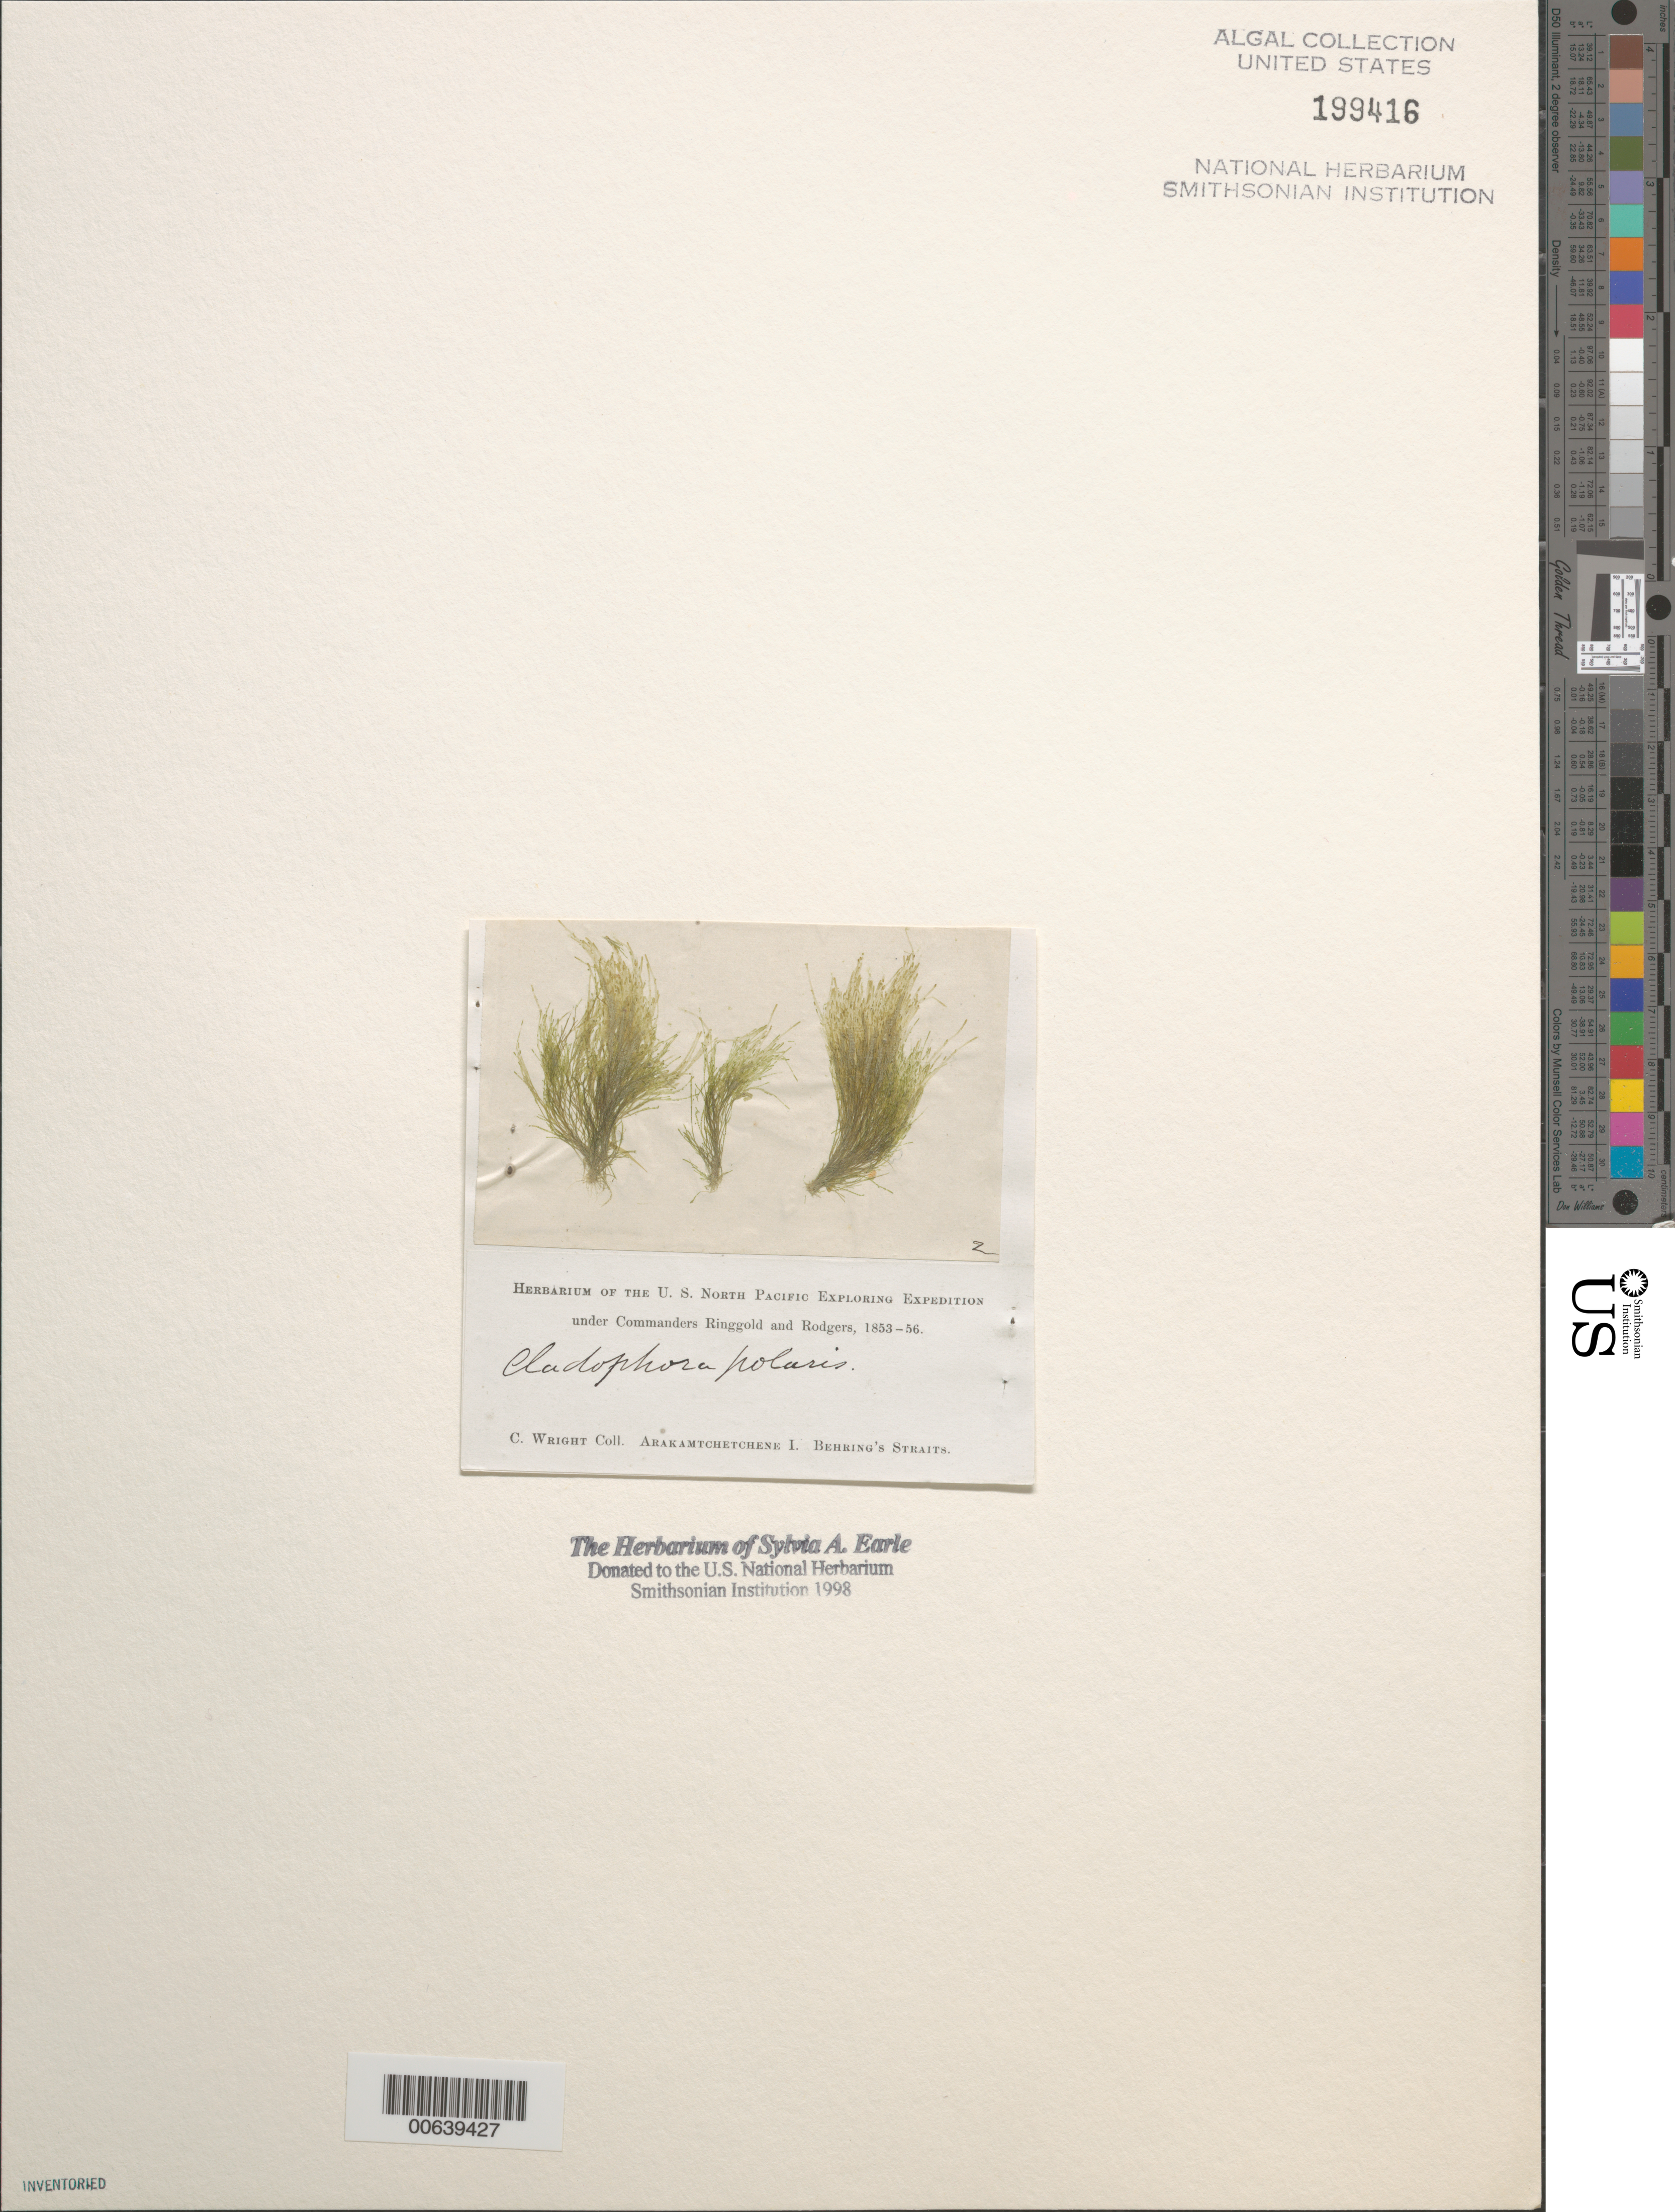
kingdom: Plantae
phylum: Chlorophyta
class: Ulvophyceae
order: Cladophorales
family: Cladophoraceae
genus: Cladophora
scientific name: Cladophora polaris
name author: Harv.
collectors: C. Wright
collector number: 2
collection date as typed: Aug 1855 OR -- Sep 1855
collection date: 1855-08 or 1855-09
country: Russian Federation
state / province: Chukotka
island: Arakamchechen [Arakamtchetchene]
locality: Bering Strait (Bering's Straits)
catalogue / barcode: US 199416